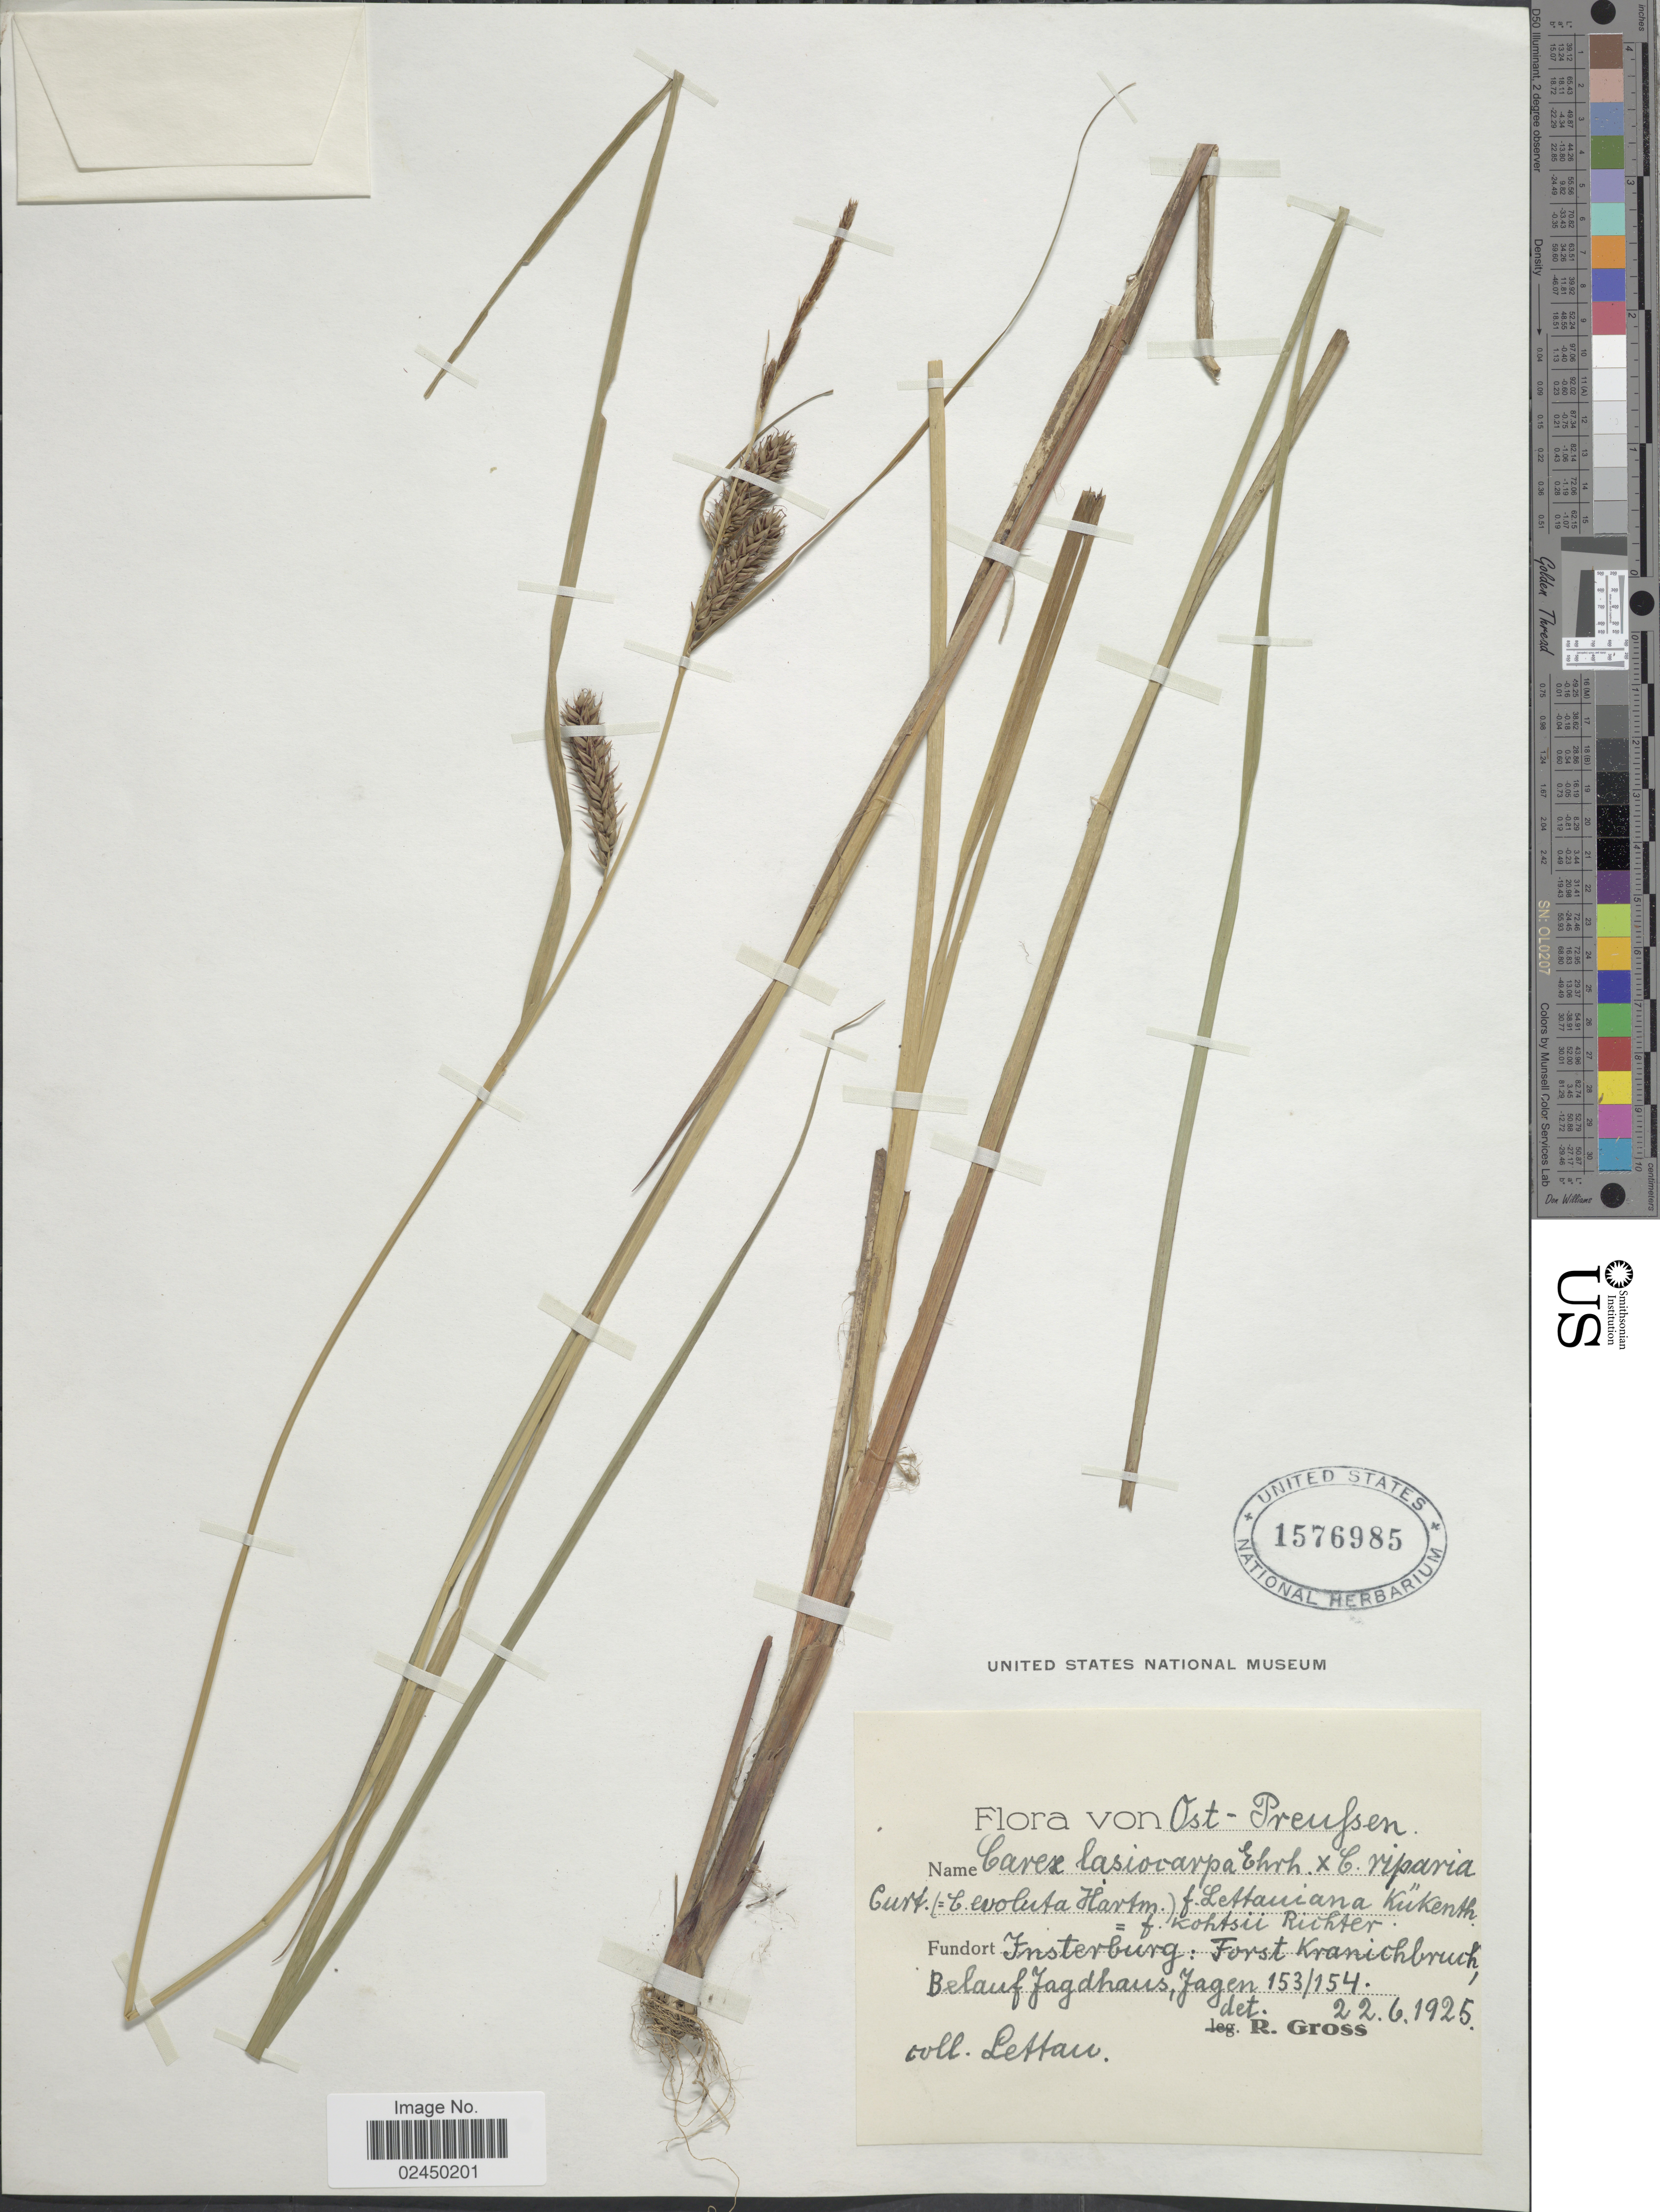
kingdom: Plantae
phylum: Tracheophyta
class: Liliopsida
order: Poales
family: Cyperaceae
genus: Carex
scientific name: Carex lasiocarpa var. lasiocarpa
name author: Ehrh.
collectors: Lettau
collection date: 1925-06-22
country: Russian Federation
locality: Ost-Preussen, Fundort Insterburg: Forst Kranichbruch, Belauf Jagdhaus, jagen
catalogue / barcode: US 1576985